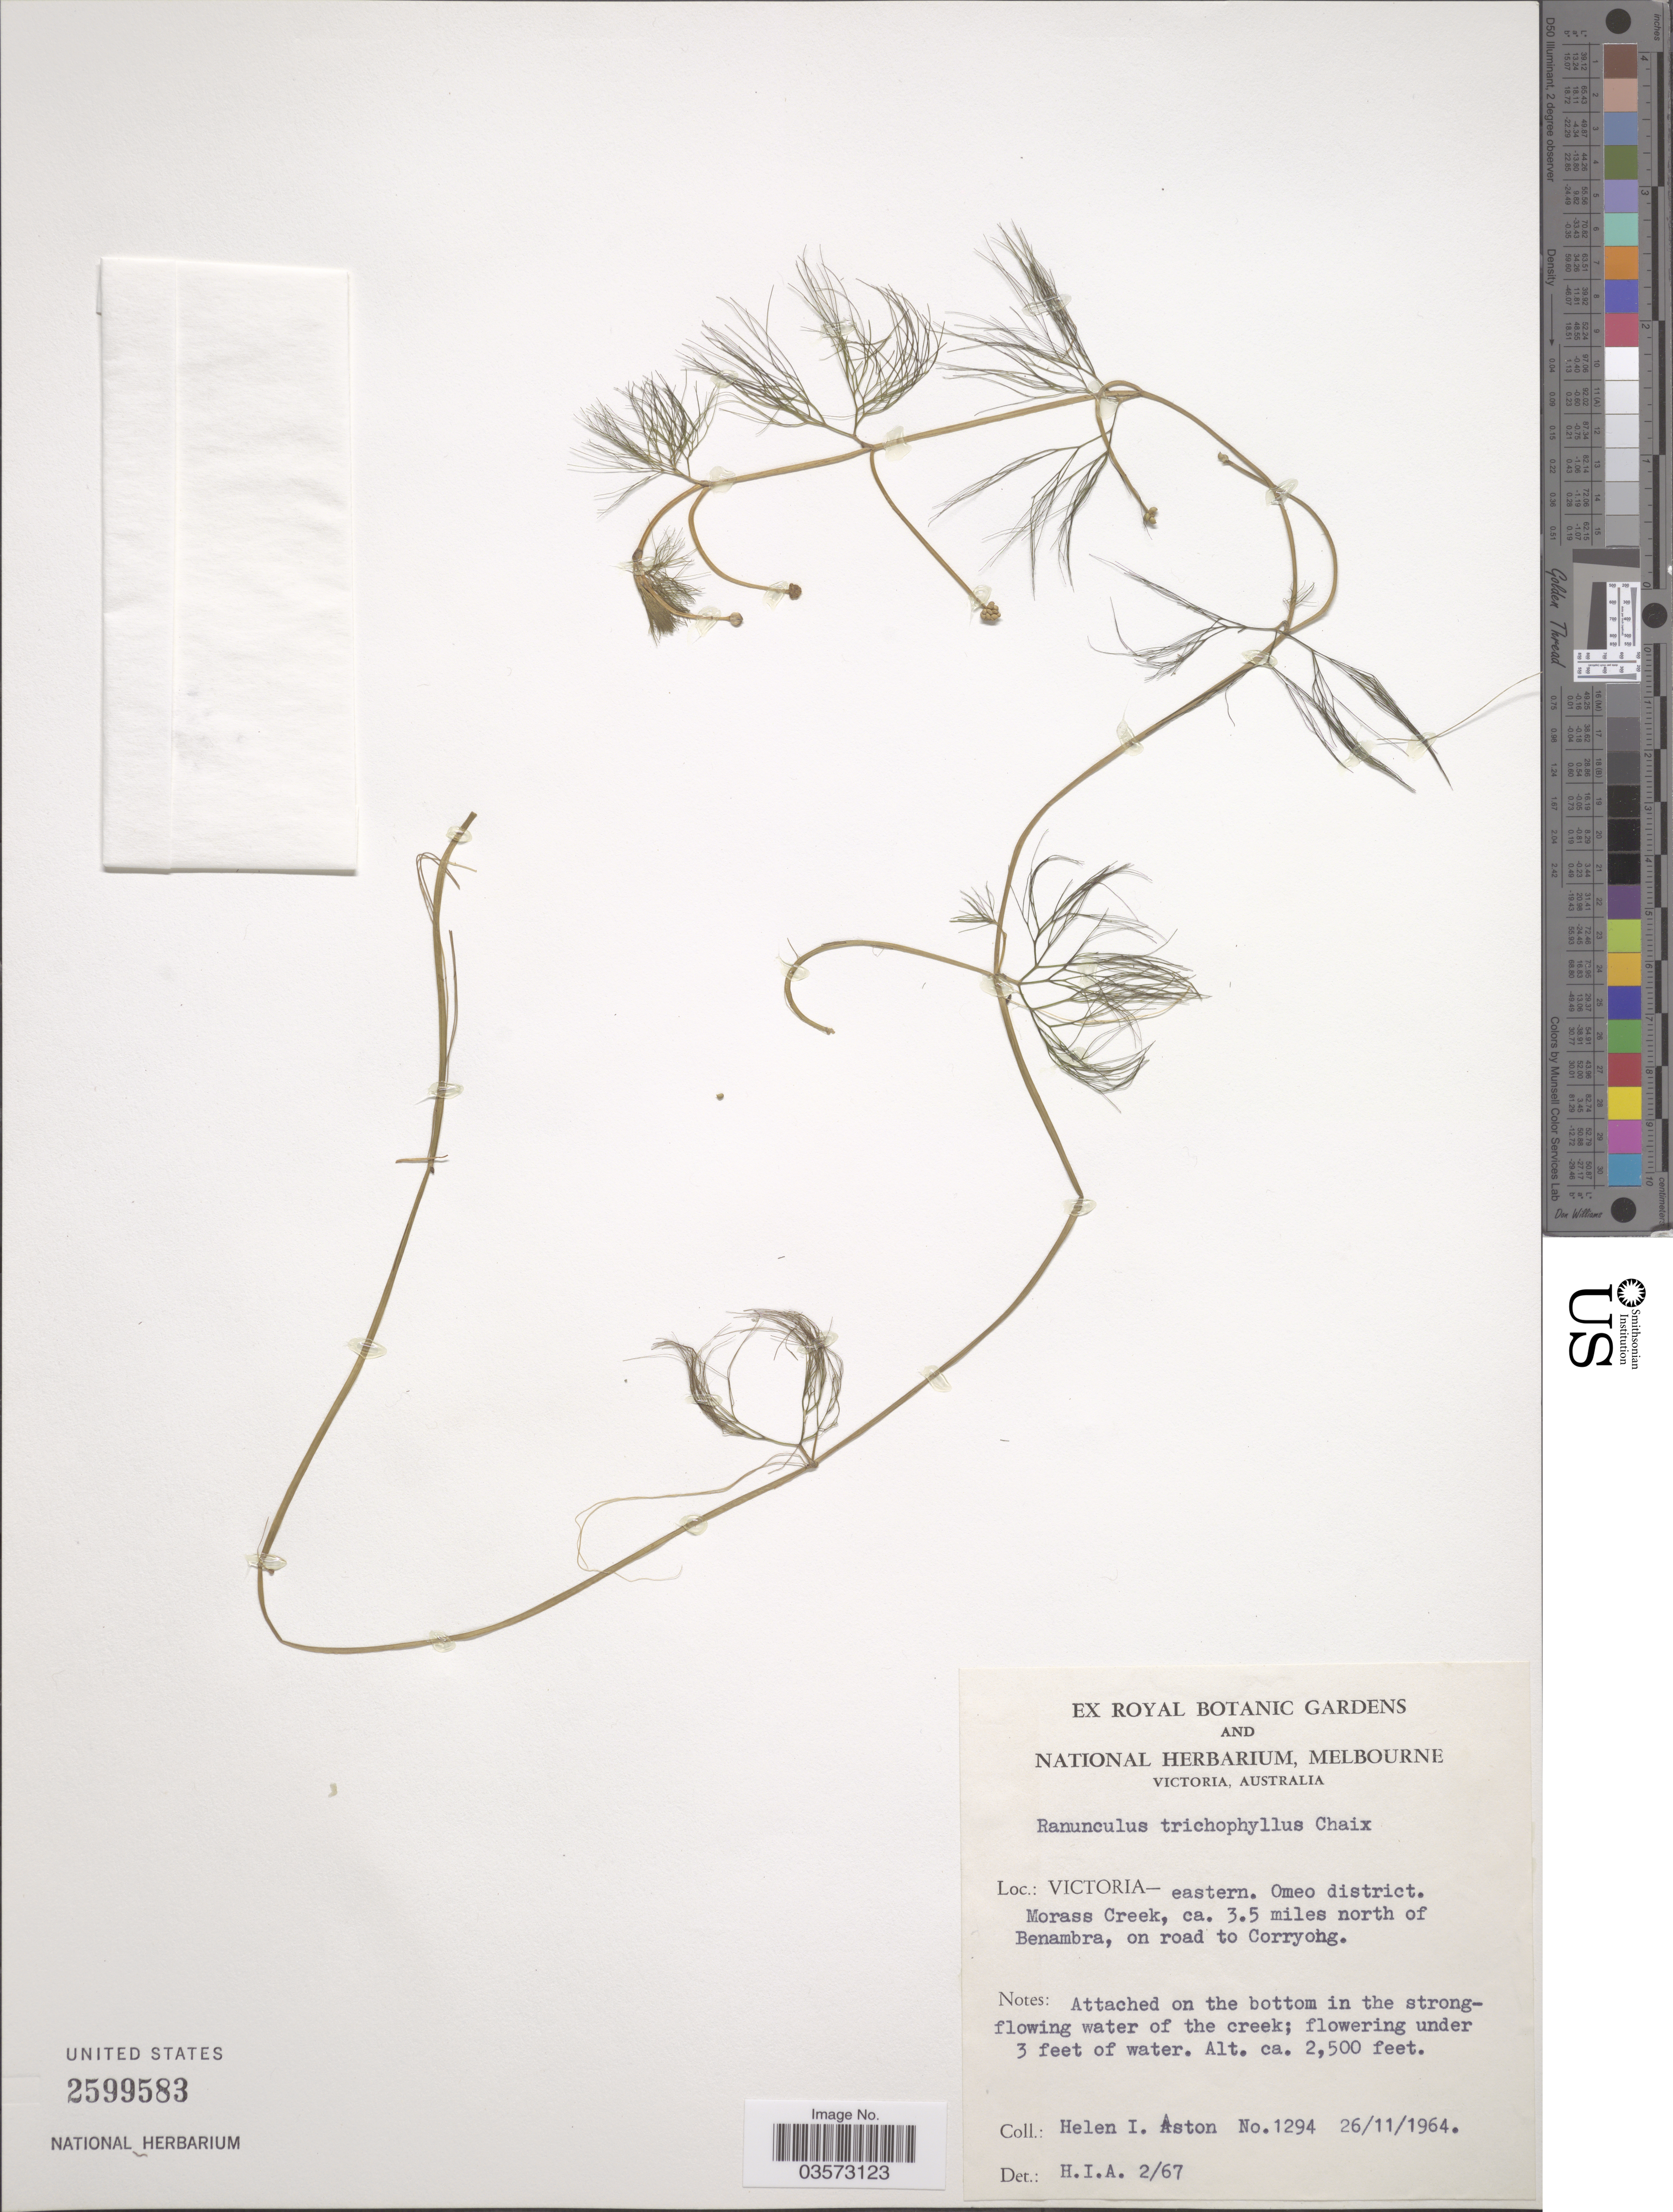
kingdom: Plantae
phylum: Tracheophyta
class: Magnoliopsida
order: Ranunculales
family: Ranunculaceae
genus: Ranunculus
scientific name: Ranunculus trichophyllus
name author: Chaix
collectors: H. I. Aston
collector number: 1294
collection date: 1964-11-26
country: Australia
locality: Victoria- eastern. Omeo district. Morass Creek, ca. 3.5 miles north of Benambra, on road to Corryong.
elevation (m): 762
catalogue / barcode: US 2599583